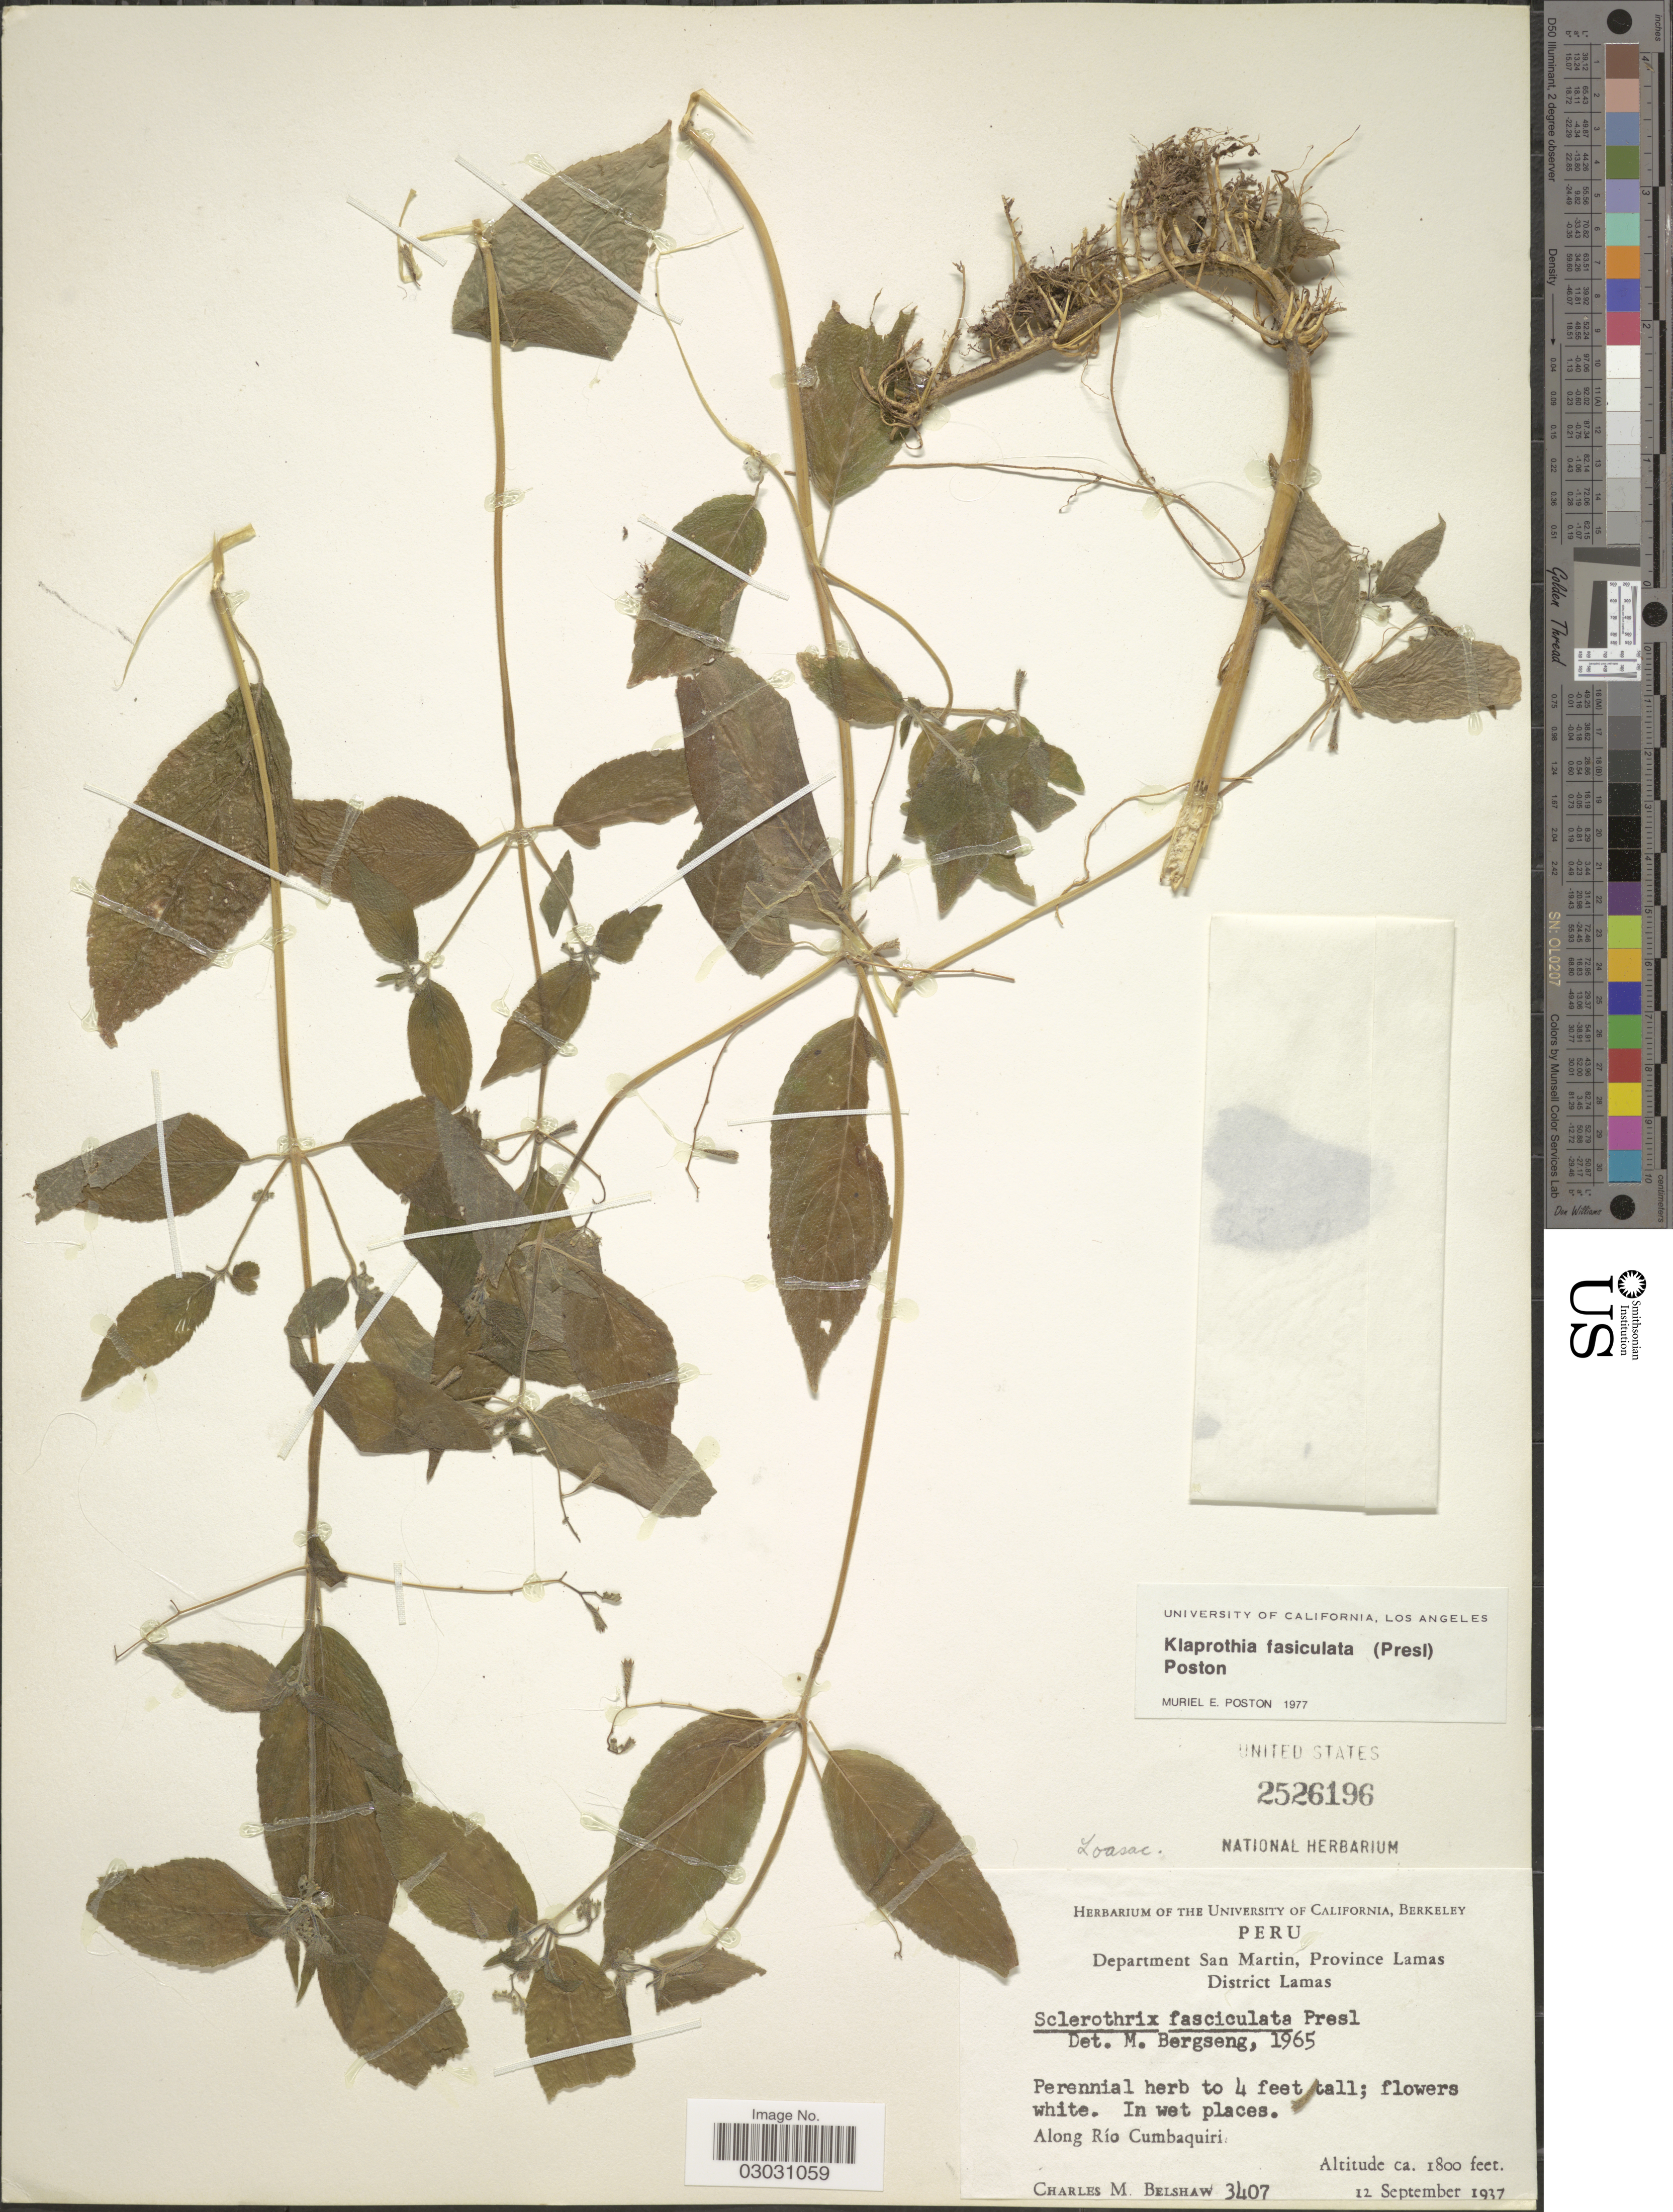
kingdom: Plantae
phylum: Tracheophyta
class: Magnoliopsida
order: Cornales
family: Loasaceae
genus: Klaprothia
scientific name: Klaprothia fasciculata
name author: (C. Presl) Poston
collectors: C. Shaw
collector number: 3407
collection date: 1937-09-12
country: Peru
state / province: San Martín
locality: Department San Martin, Province Lamas, District Lamas, Along Río Cumbaquiri.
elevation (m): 549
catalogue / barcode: US 2526196